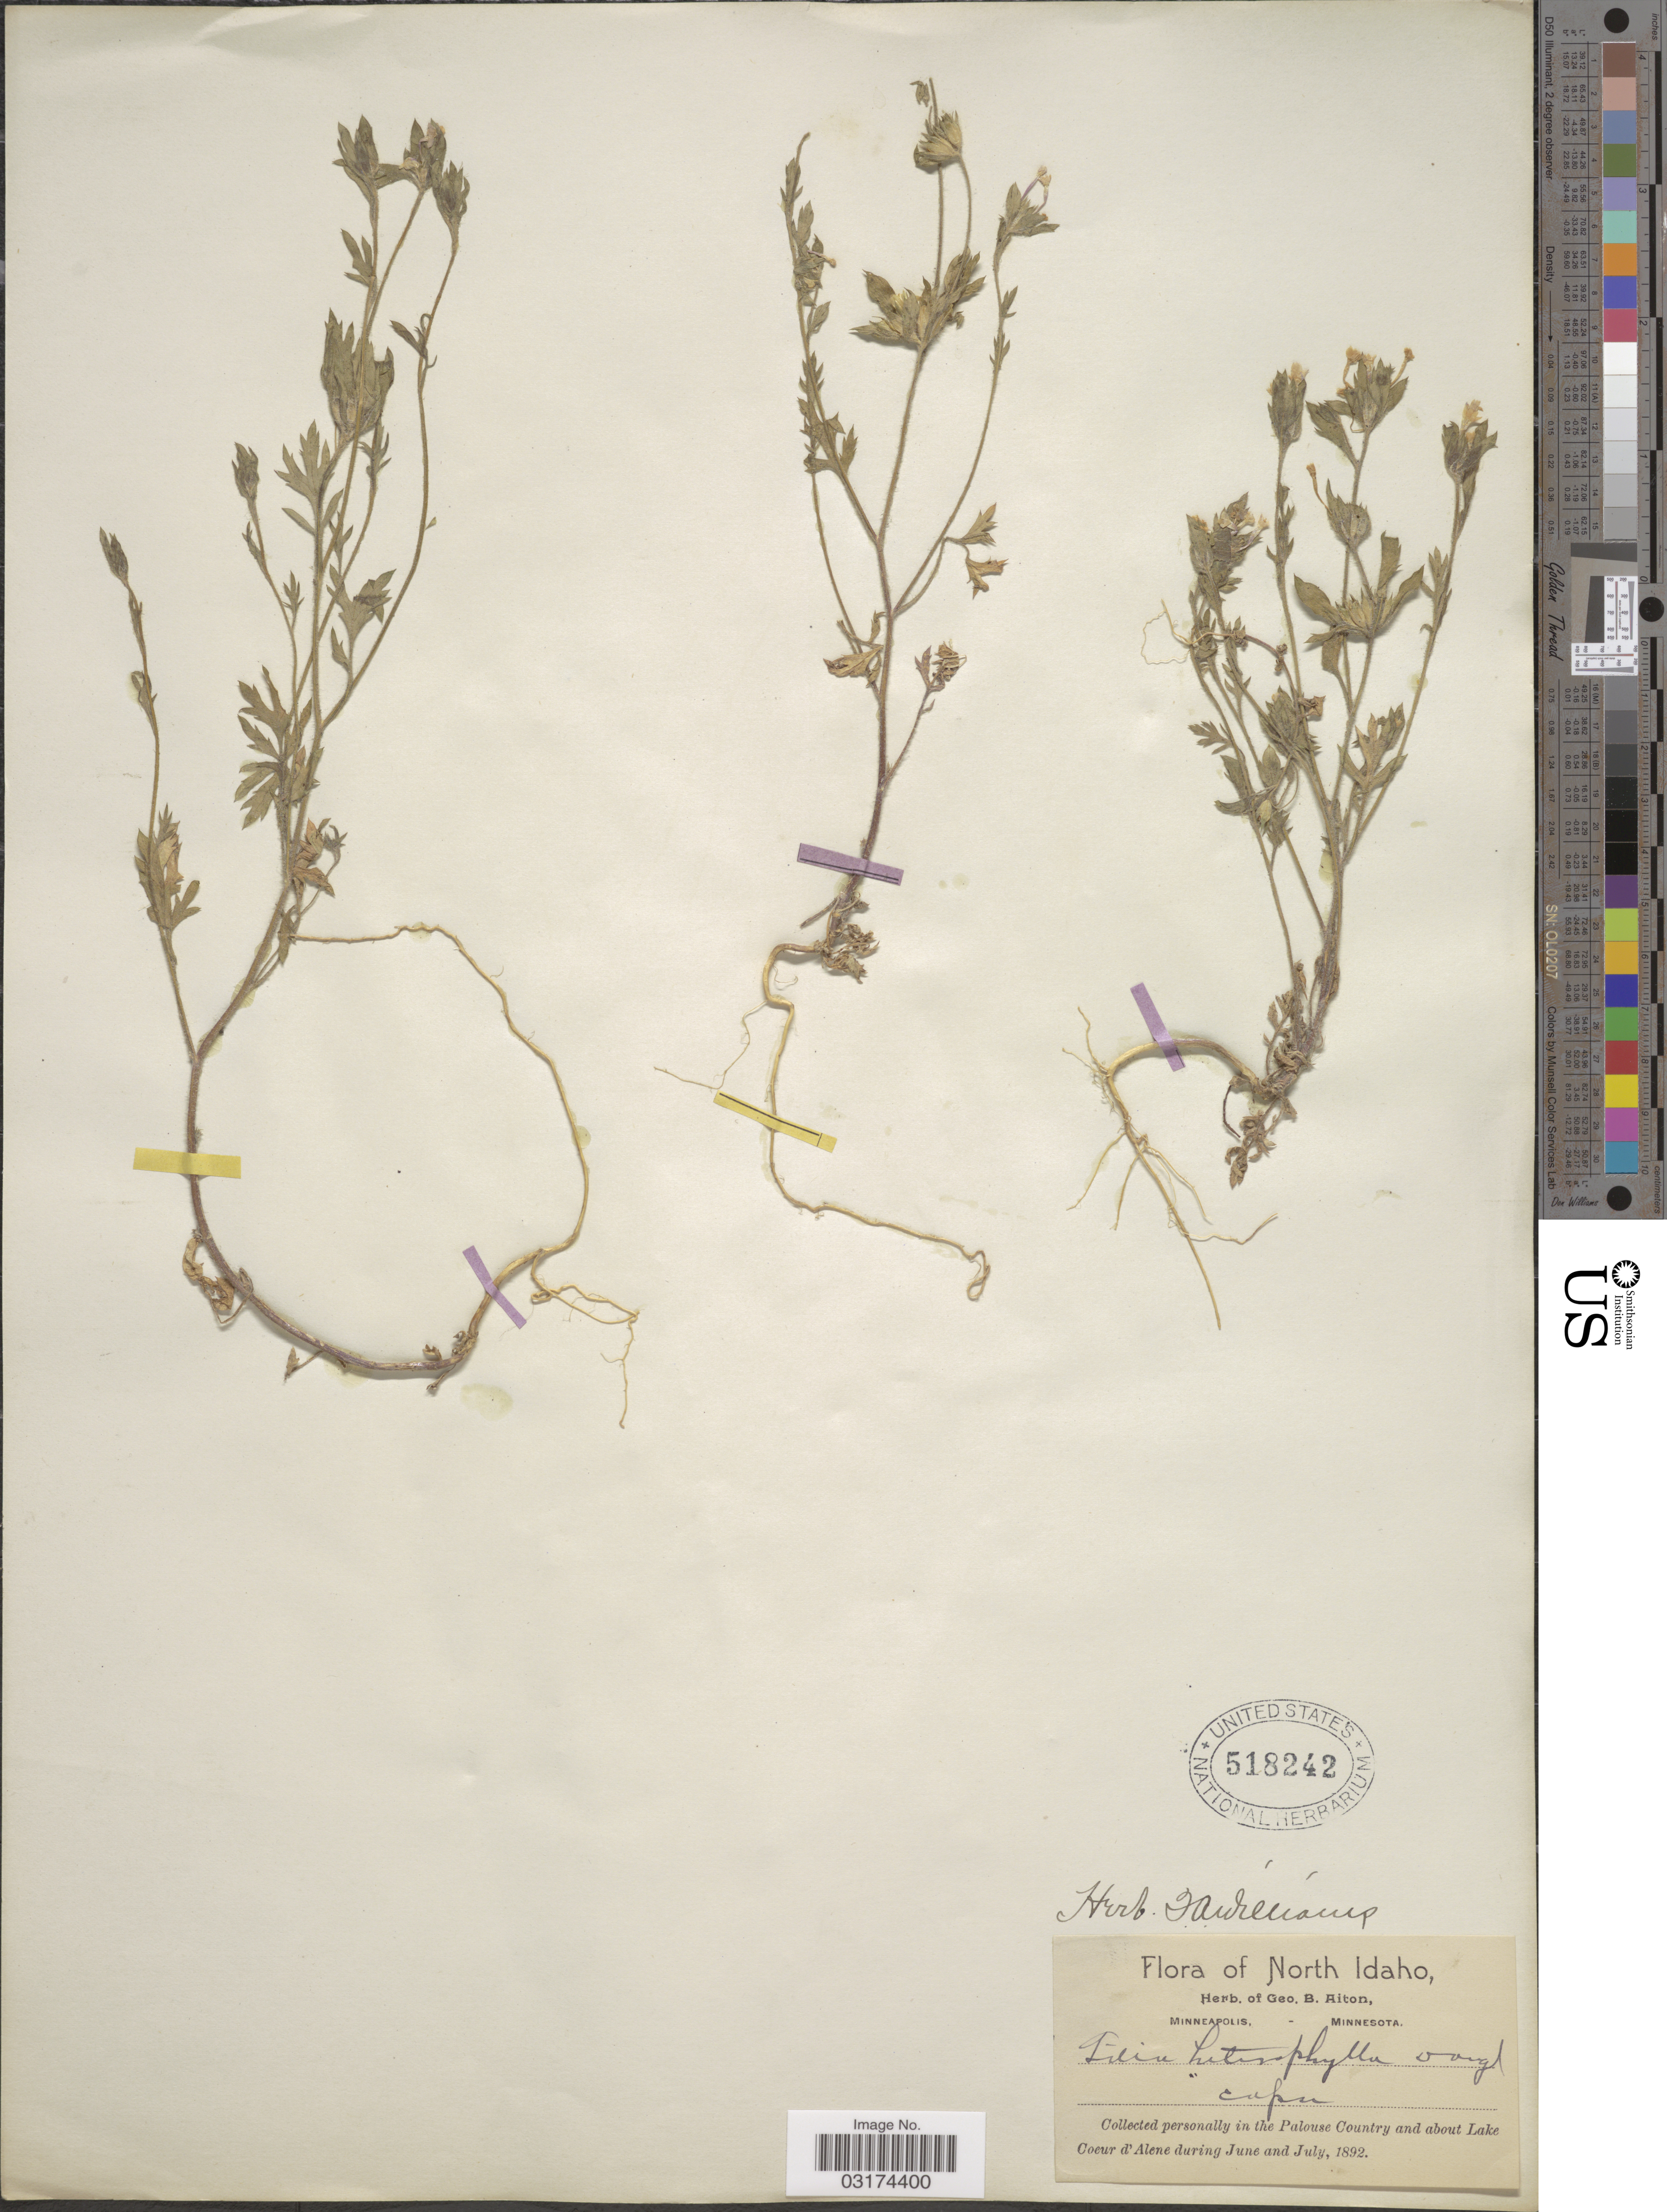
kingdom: Plantae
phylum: Tracheophyta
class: Magnoliopsida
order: Ericales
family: Polemoniaceae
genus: Collomia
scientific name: Collomia heterophylla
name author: Hook.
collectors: ex herb. Geo. B. Aiton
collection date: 1892-06/1892-07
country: United States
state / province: Idaho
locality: North Idaho, in the Palouse Country and about Lake Coeur d'Alene.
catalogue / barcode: US 518242